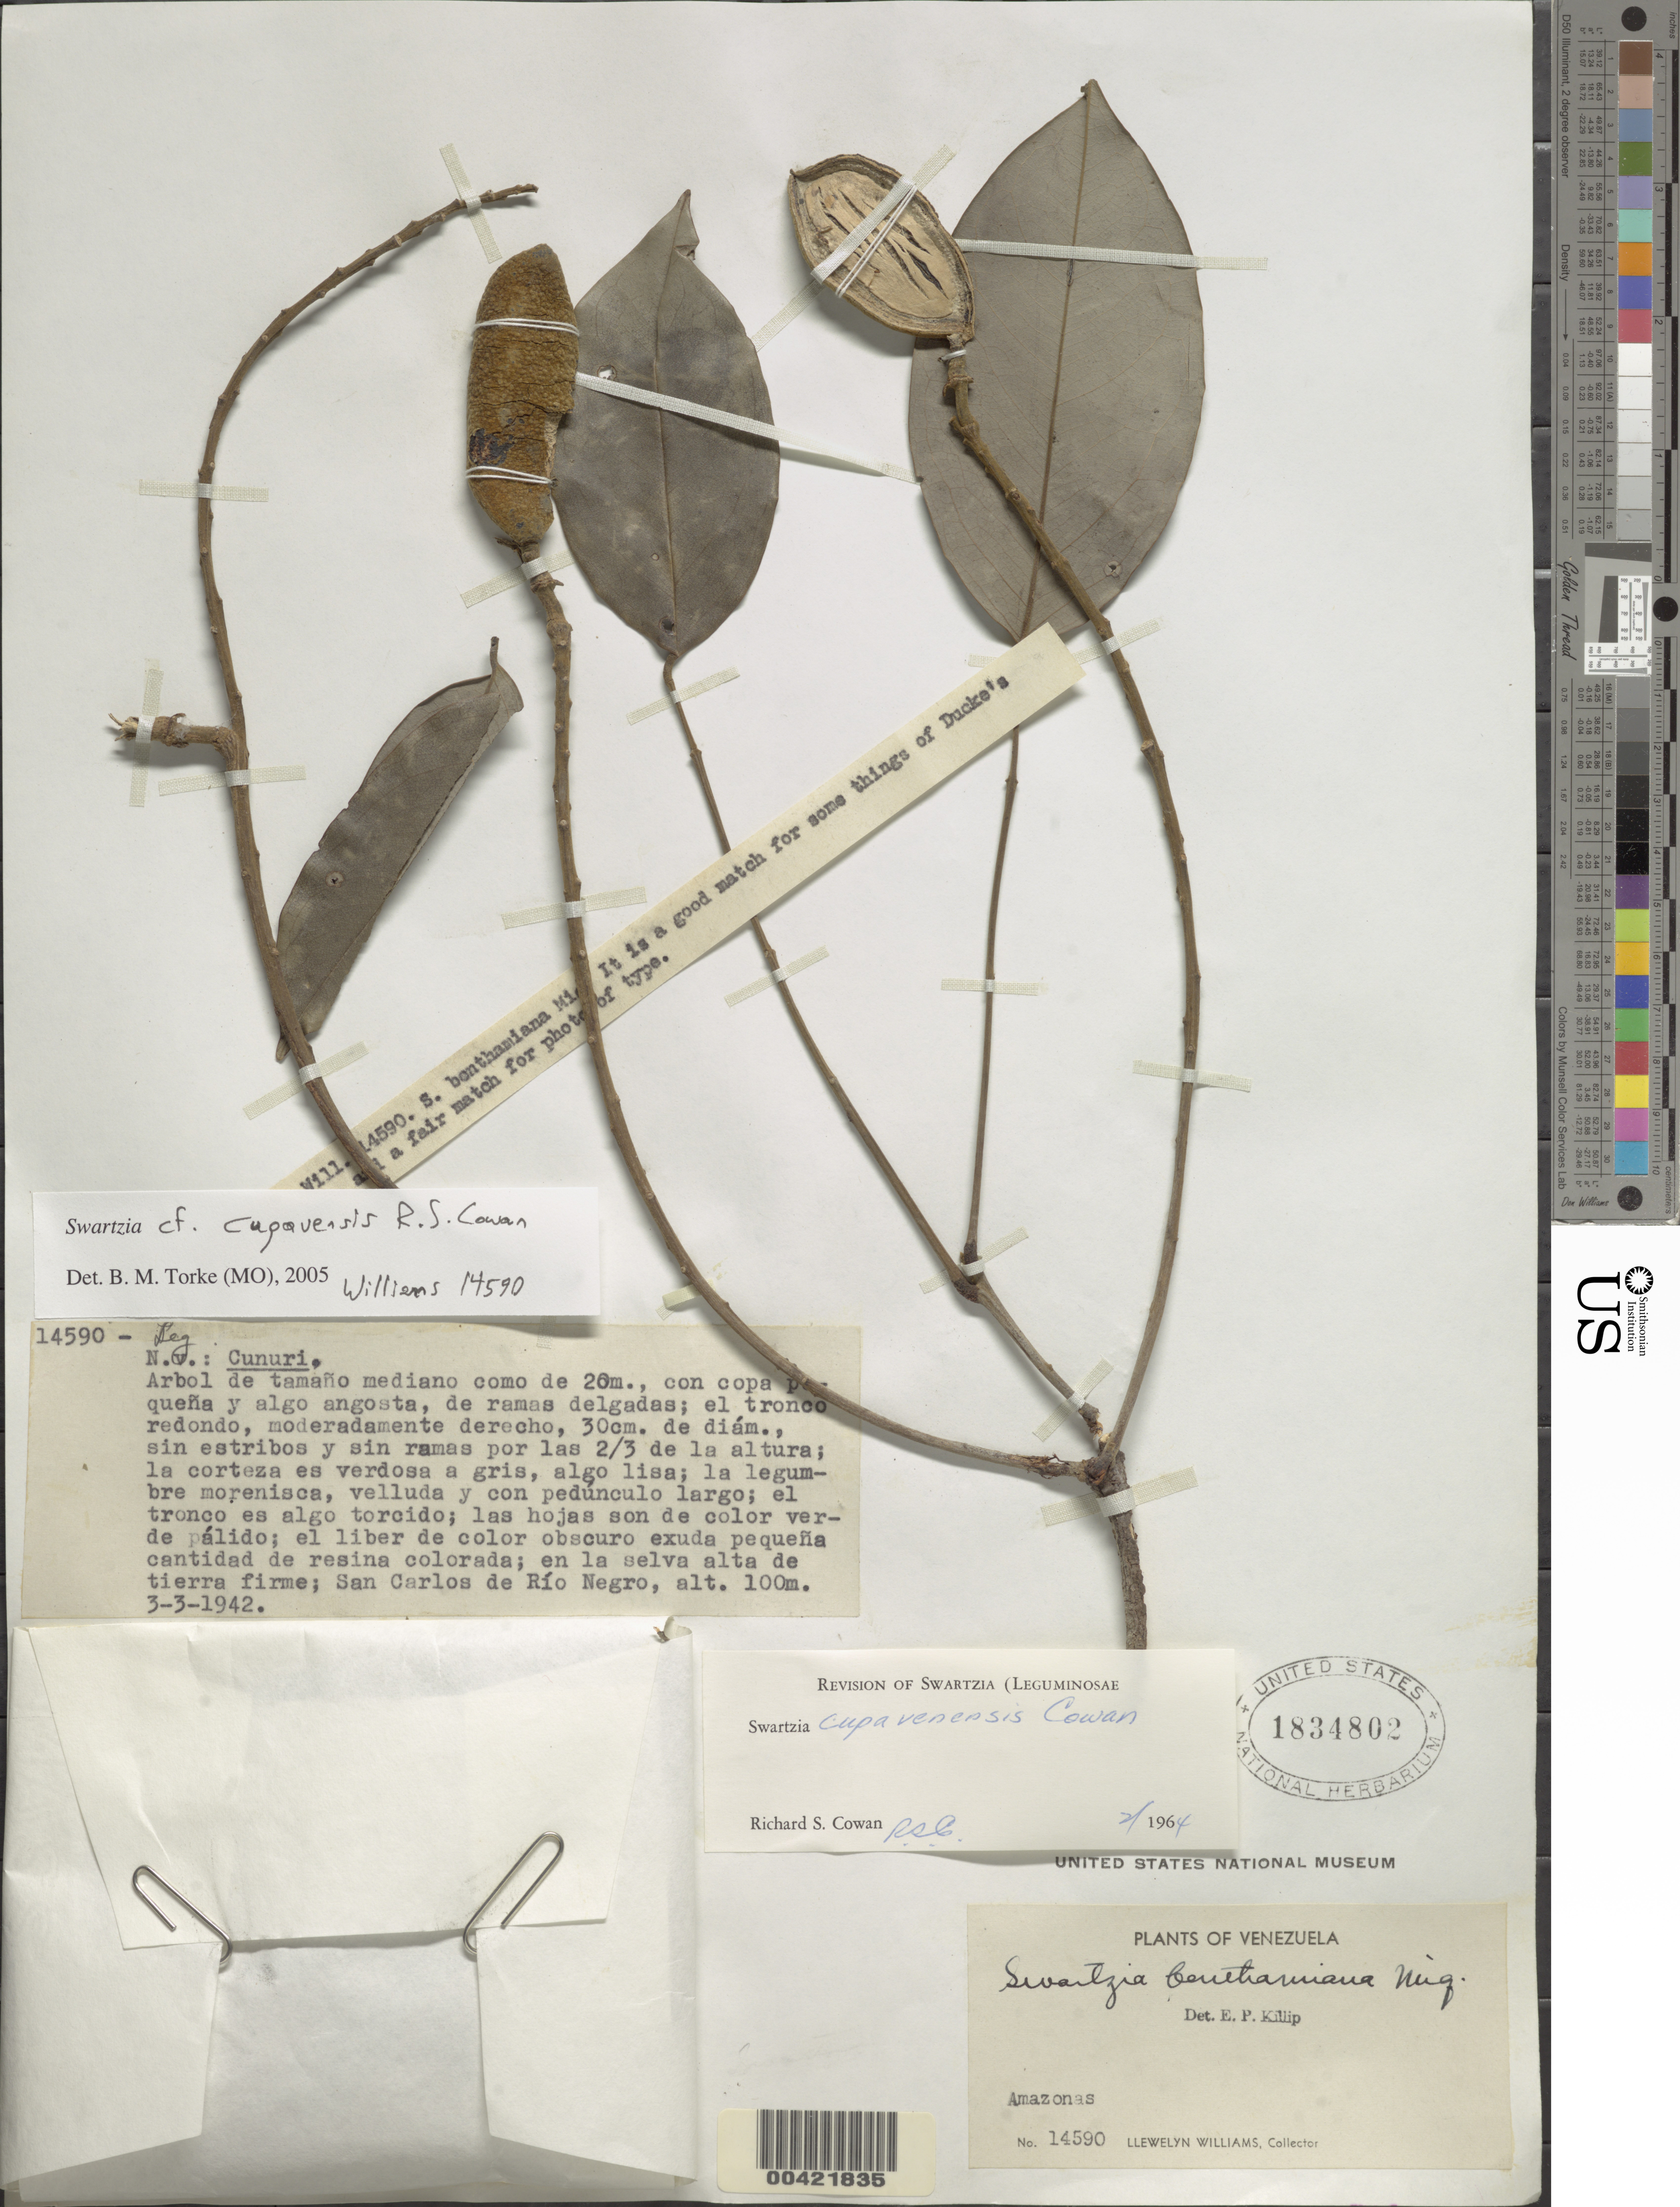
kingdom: Plantae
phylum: Tracheophyta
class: Magnoliopsida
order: Fabales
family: Fabaceae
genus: Swartzia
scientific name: Swartzia cupavenensis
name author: R.S. Cowan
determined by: Cowan, R. S.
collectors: Ll. Williams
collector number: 14590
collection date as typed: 03 Mar 1942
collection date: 1942-03-03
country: Venezuela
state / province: Amazonas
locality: San carlos de rio negro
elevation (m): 100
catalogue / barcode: US 1834802